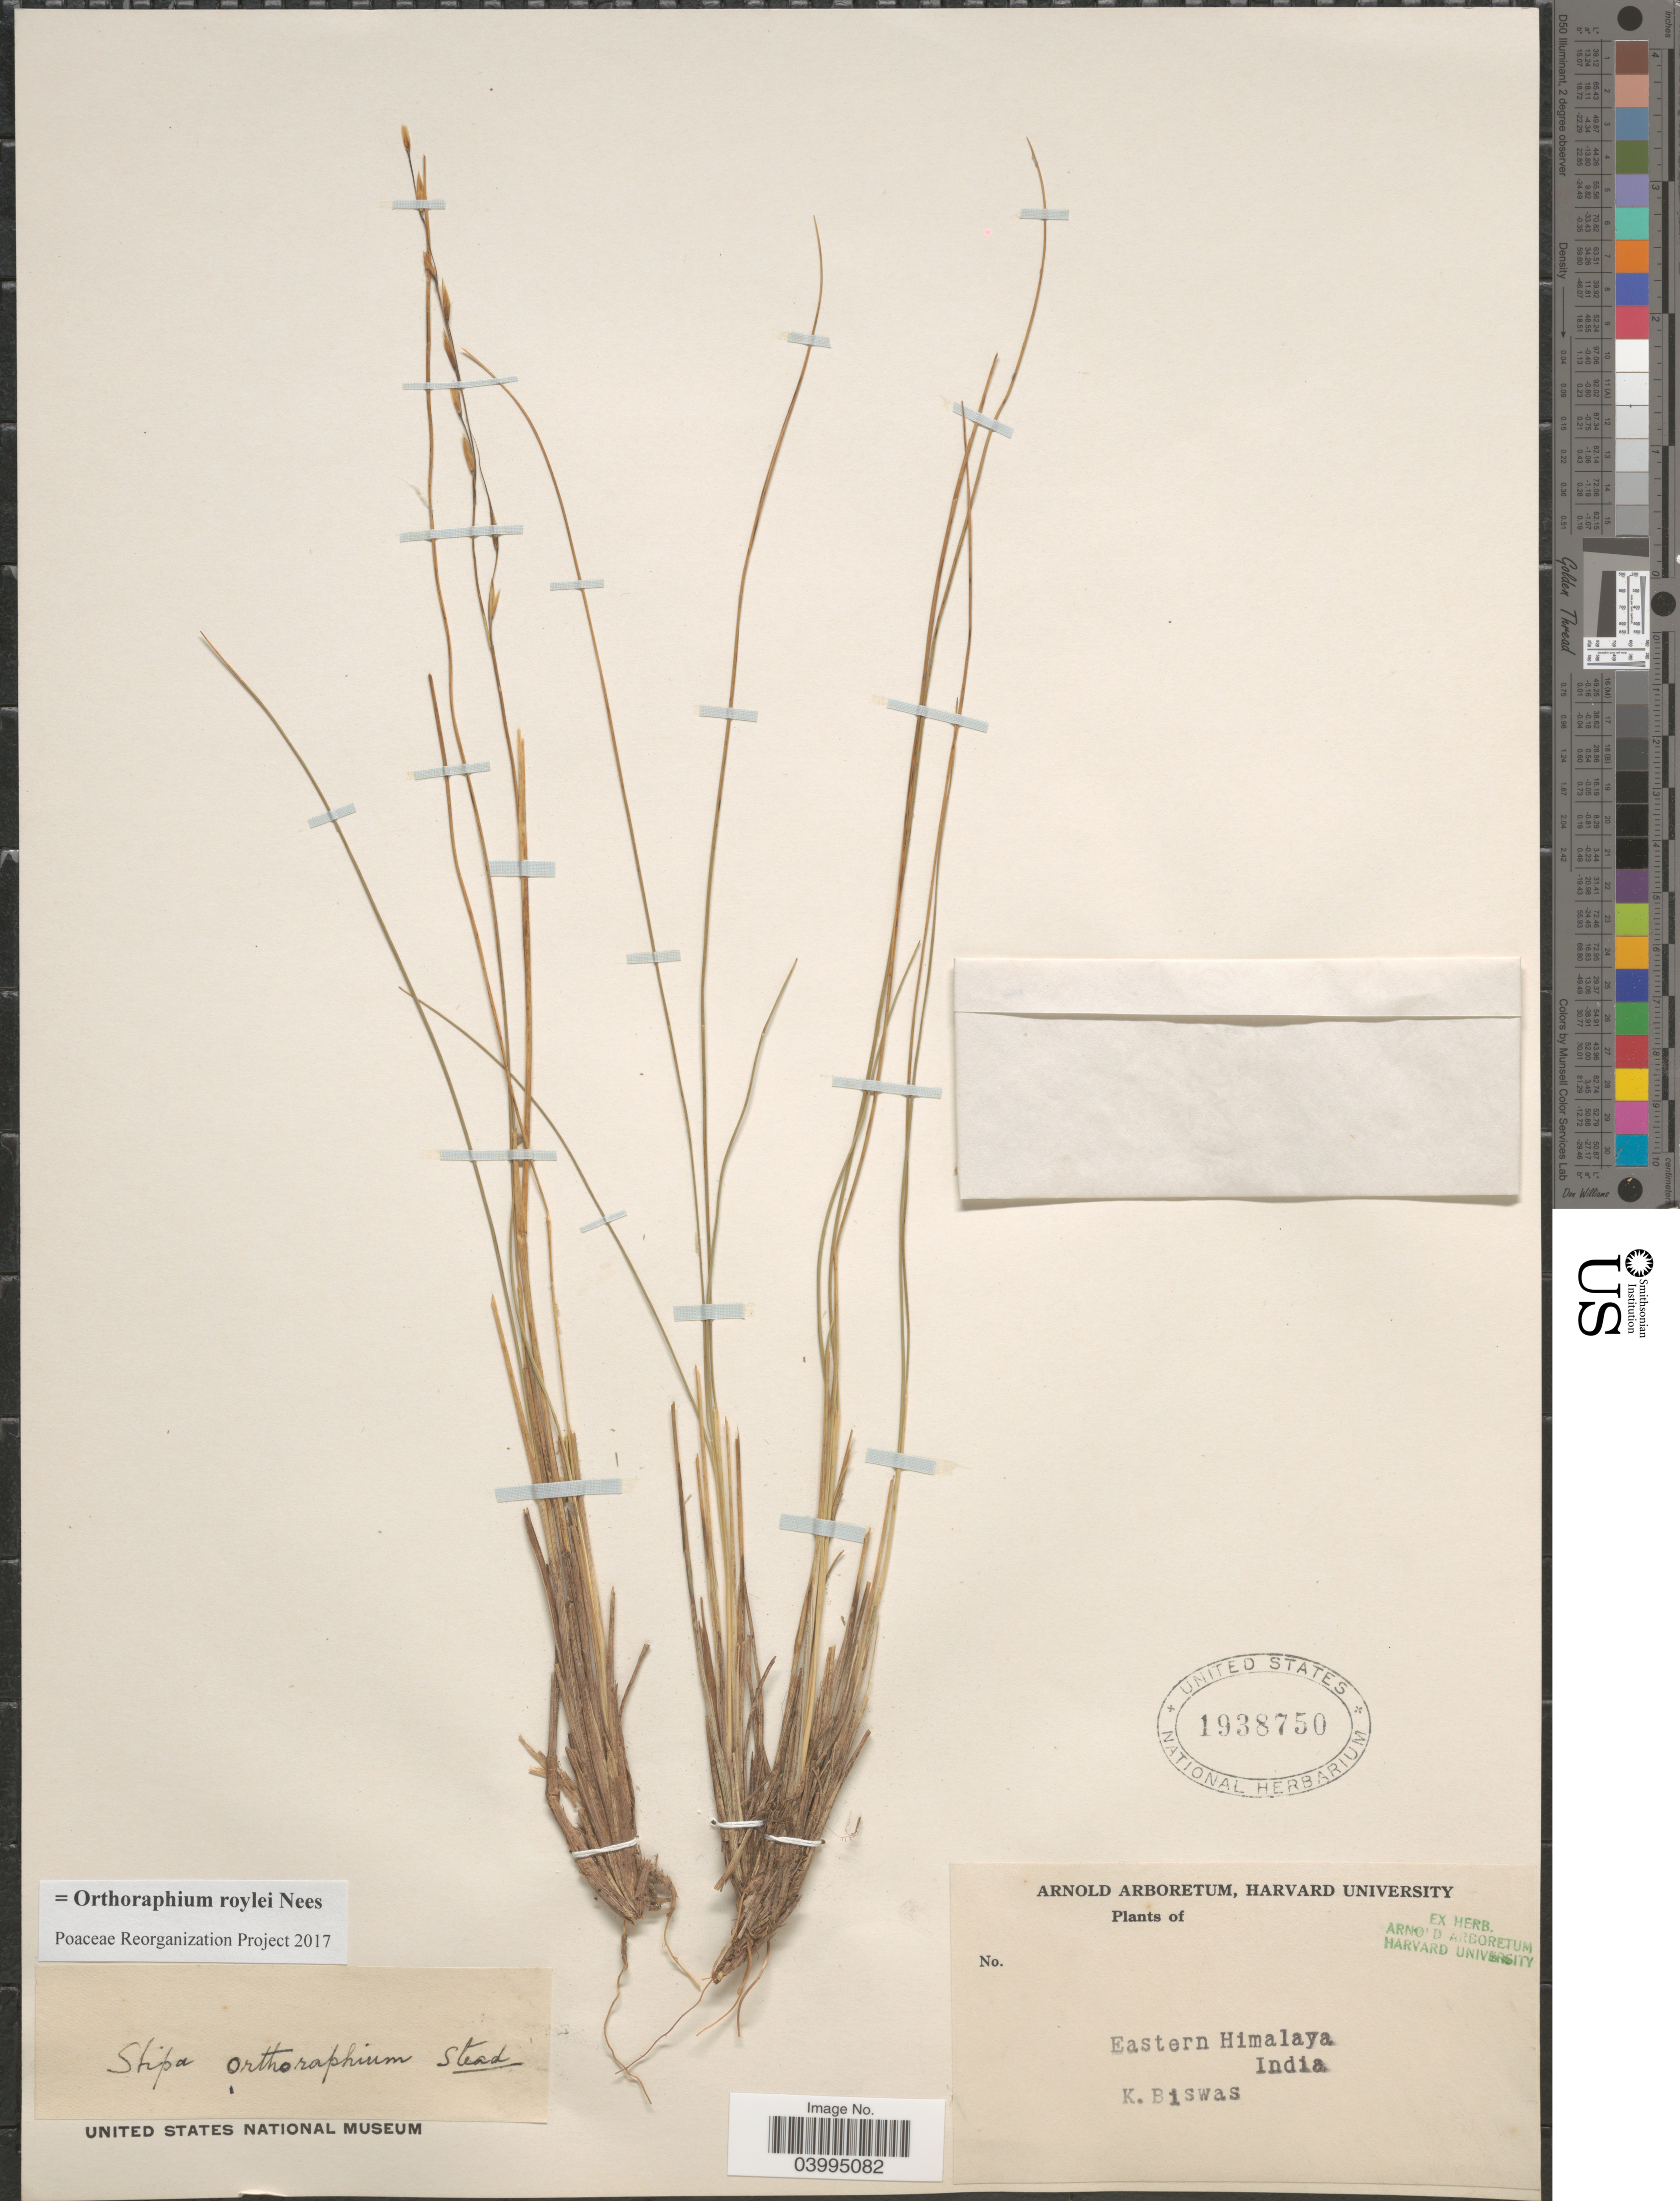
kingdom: Plantae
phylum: Tracheophyta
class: Liliopsida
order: Poales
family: Poaceae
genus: Orthoraphium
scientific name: Orthoraphium roylei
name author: Nees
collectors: K. Biswas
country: India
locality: Eastern Himalaya.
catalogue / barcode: US 1938750